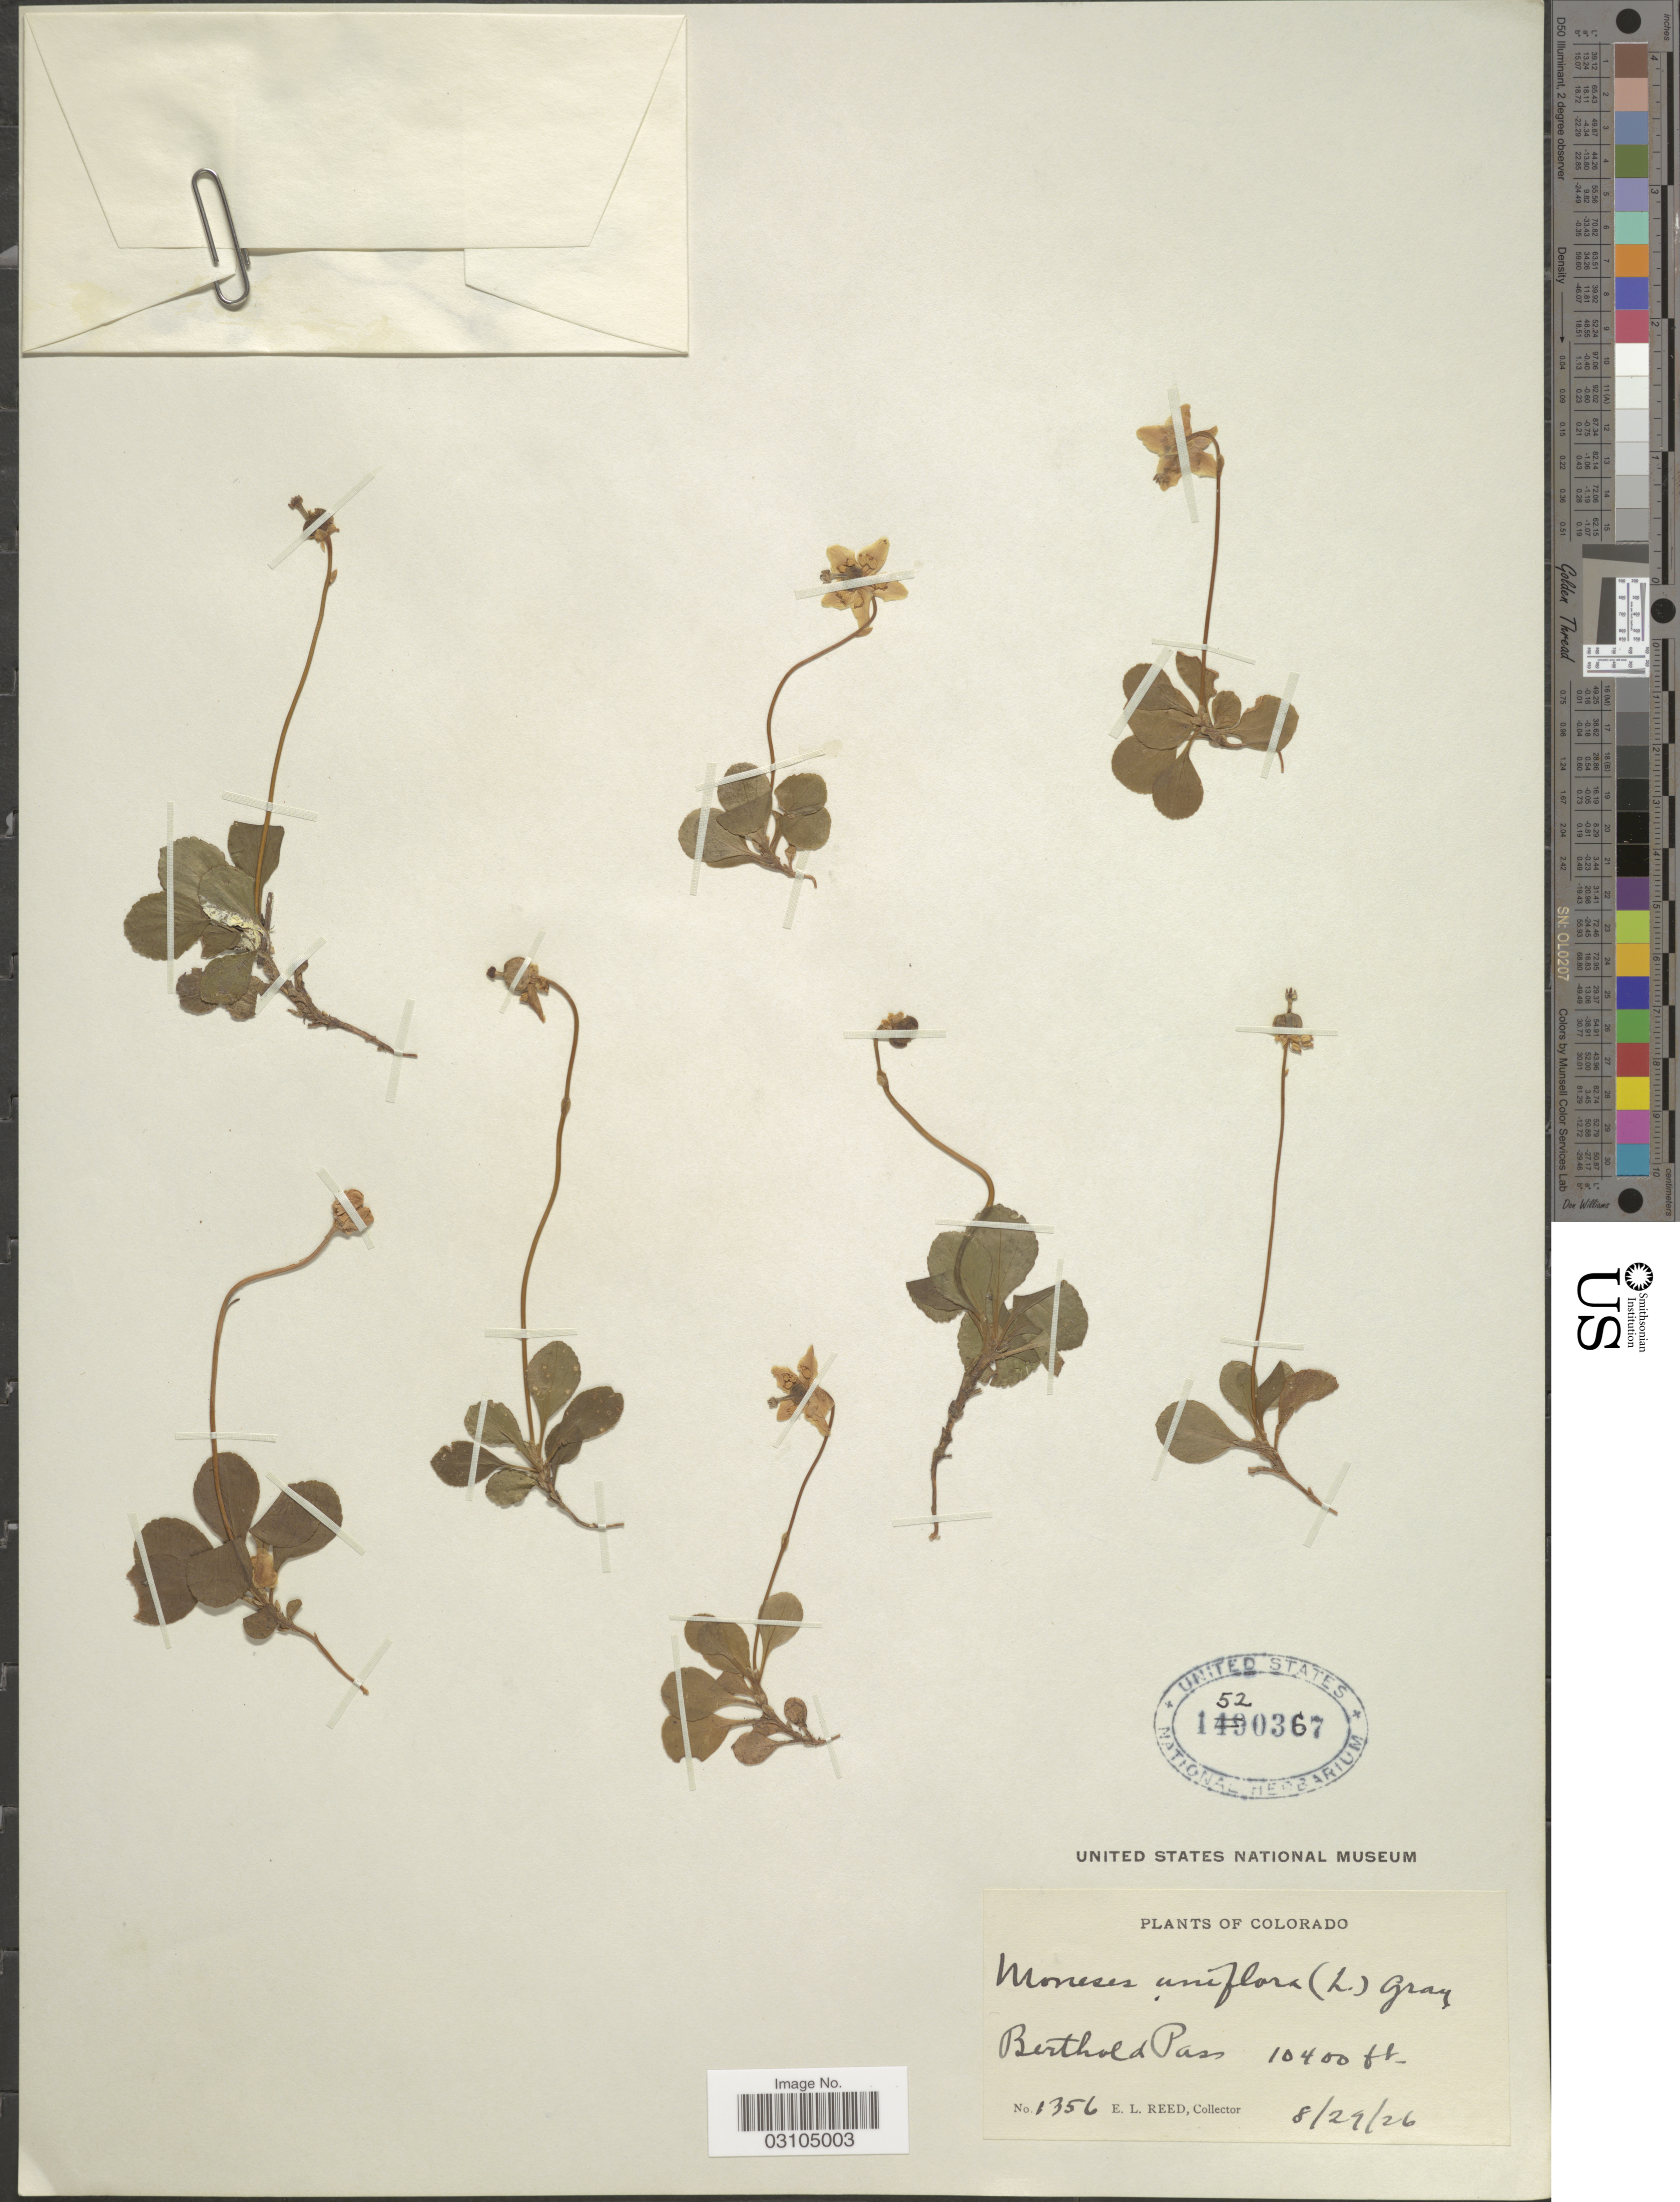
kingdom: Plantae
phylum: Tracheophyta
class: Magnoliopsida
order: Ericales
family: Ericaceae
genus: Moneses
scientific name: Moneses uniflora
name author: (L.) A. Gray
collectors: E. Reed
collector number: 1356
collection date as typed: Transcribed d/m/y: 29/8/26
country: United States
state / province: Colorado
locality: Berthold Pass.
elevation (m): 3170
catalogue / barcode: US 1520367